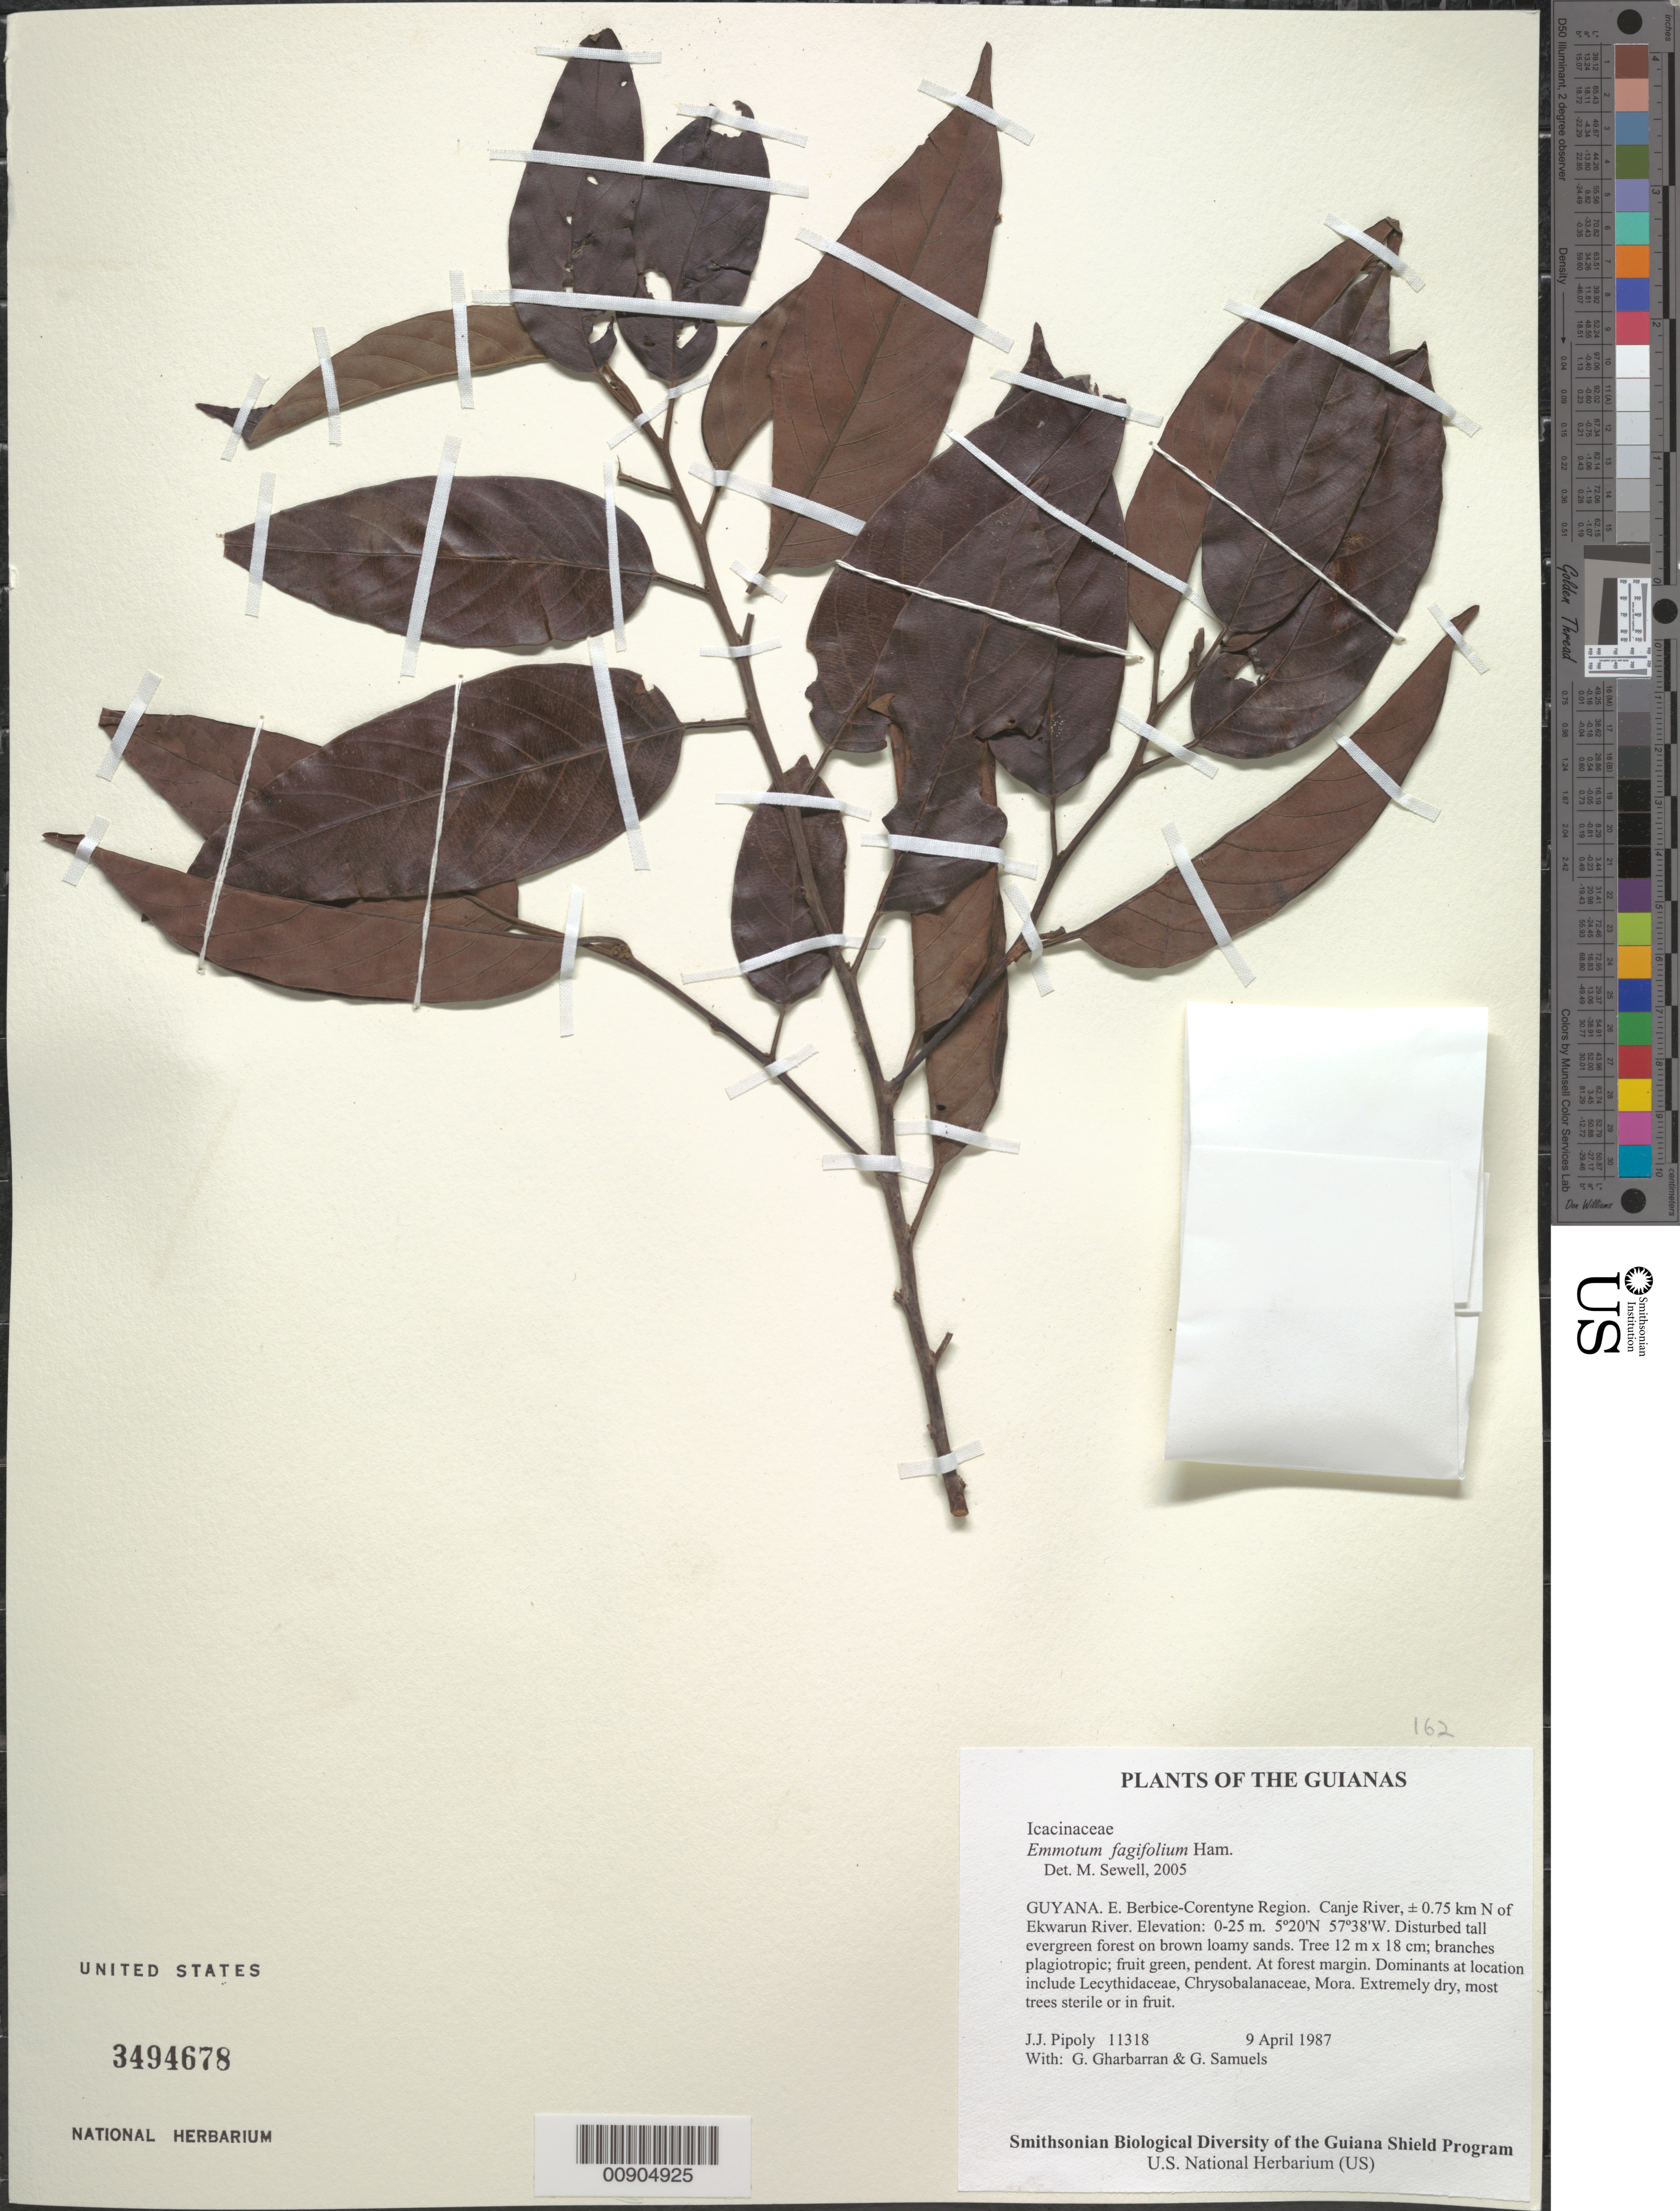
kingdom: Plantae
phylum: Tracheophyta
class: Magnoliopsida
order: Metteniusales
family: Metteniusaceae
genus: Emmotum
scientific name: Emmotum fagifolium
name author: Desv. ex Ham.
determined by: Sewell, M.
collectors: J. J. Pipoly, G. Gharbarran & G. Samuels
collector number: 11318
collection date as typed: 9 April 1987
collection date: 1987-04-09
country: Guyana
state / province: E. Berbice-Corentyne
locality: Canje River, ± 0.75 km N of Ekwarun River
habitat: Disturbed tall evergreen forest on brown loamy sands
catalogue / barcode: US 3494678